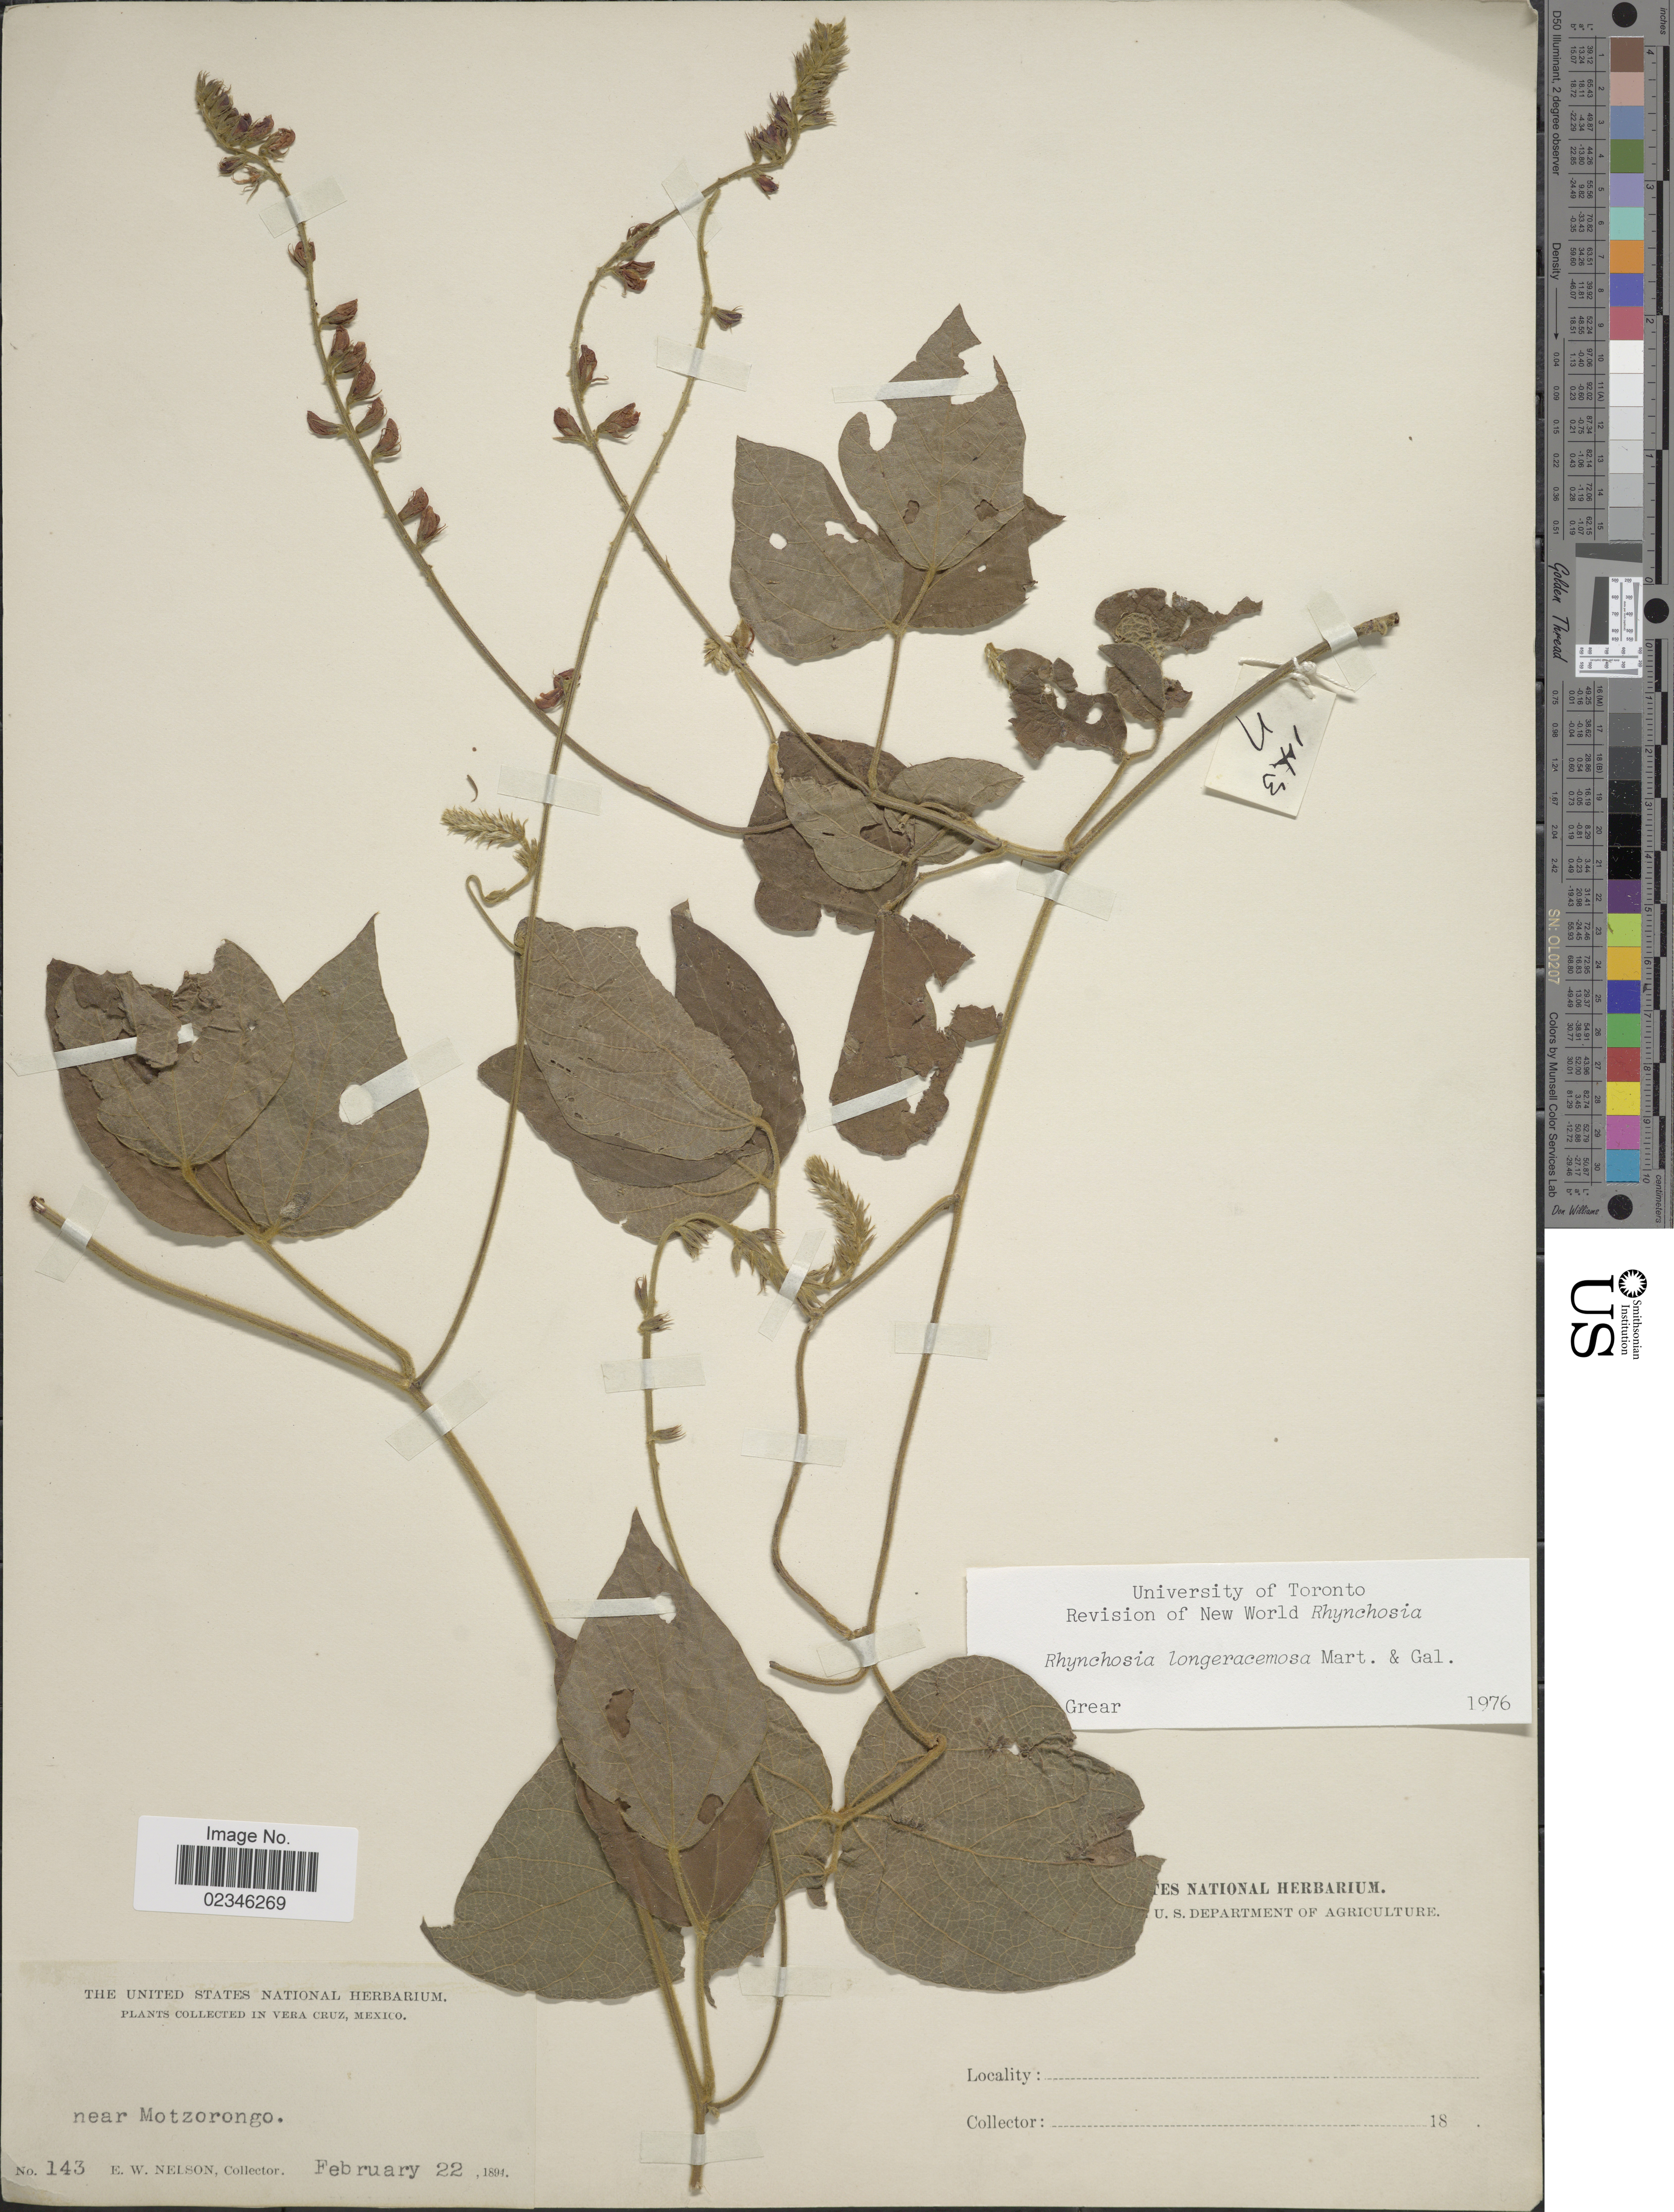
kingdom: Plantae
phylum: Tracheophyta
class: Magnoliopsida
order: Fabales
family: Fabaceae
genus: Rhynchosia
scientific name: Rhynchosia longeracemosa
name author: M. Martens & Galeotti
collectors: E. W. Nelson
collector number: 143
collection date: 1894-02-22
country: Mexico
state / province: Veracruz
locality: Vera Cruz. Near Motzorongo